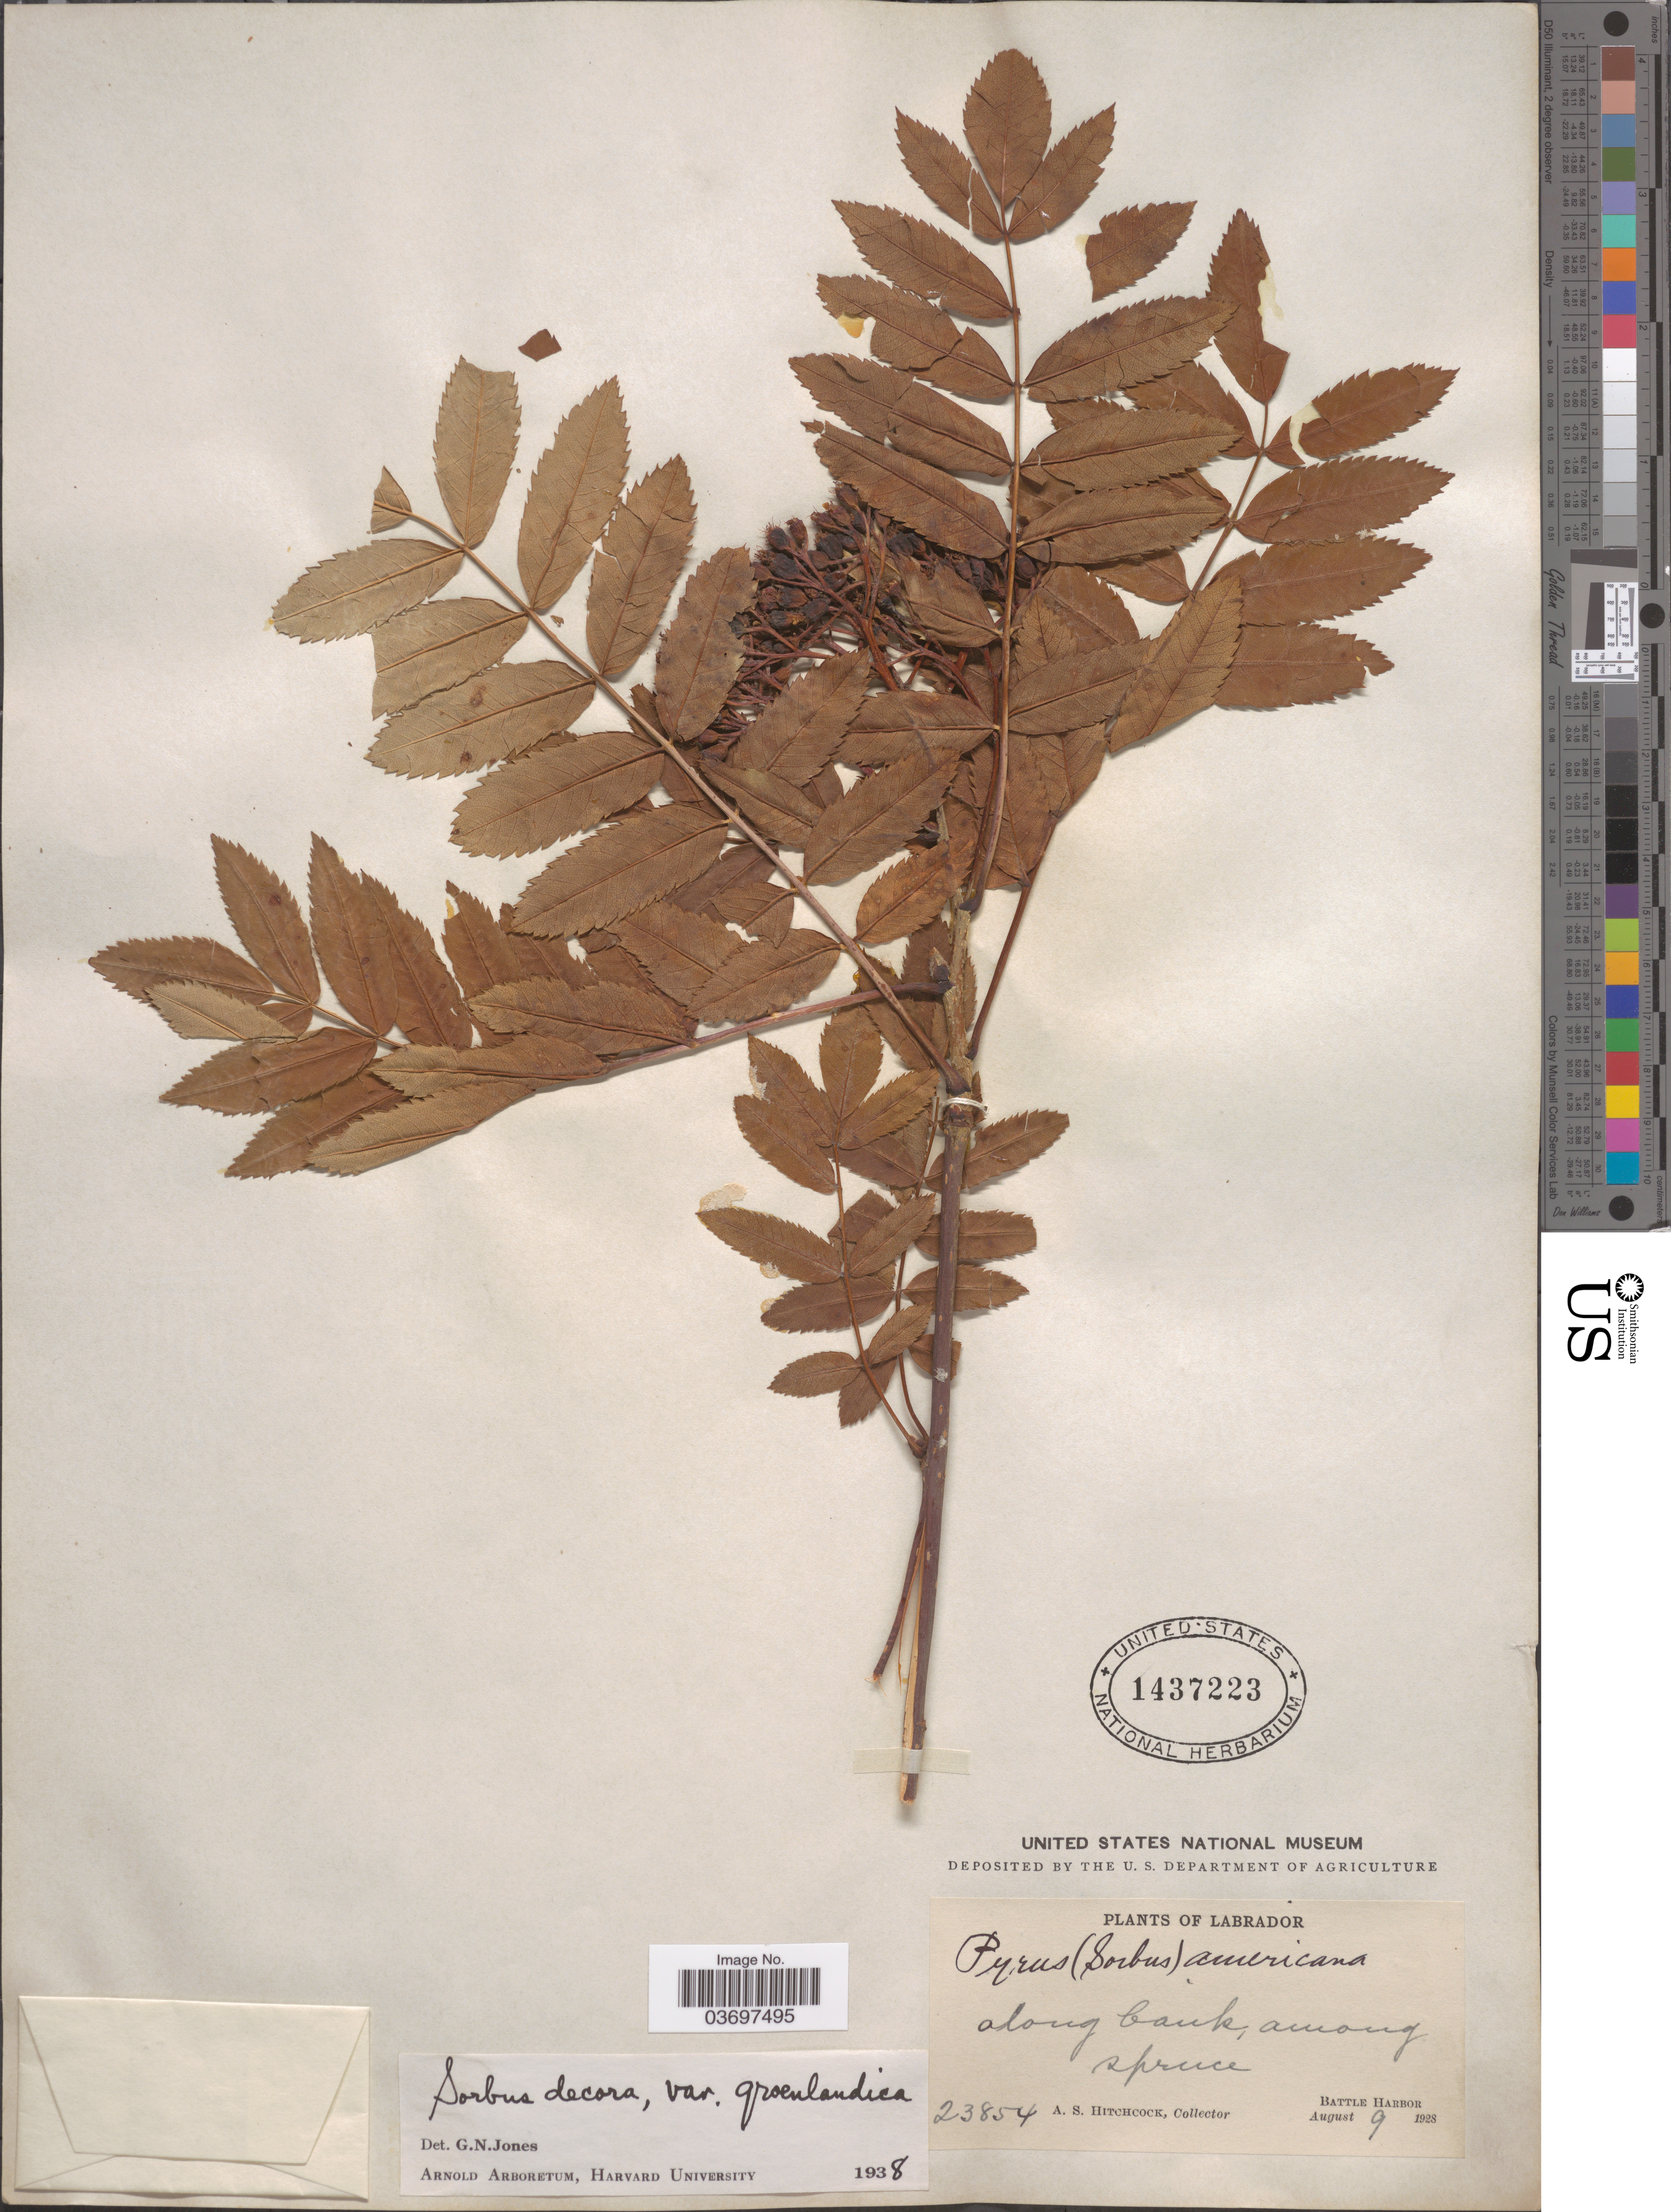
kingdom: Plantae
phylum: Tracheophyta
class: Magnoliopsida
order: Rosales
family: Rosaceae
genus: Sorbus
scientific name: Sorbus decora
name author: (Sarg.) C.K. Schneid.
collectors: A. S. Hitchcock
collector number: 23854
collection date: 1928-08-09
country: Canada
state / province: Newfoundland and Labrador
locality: Labrador. Battle Harbor.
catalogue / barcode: US 1437223